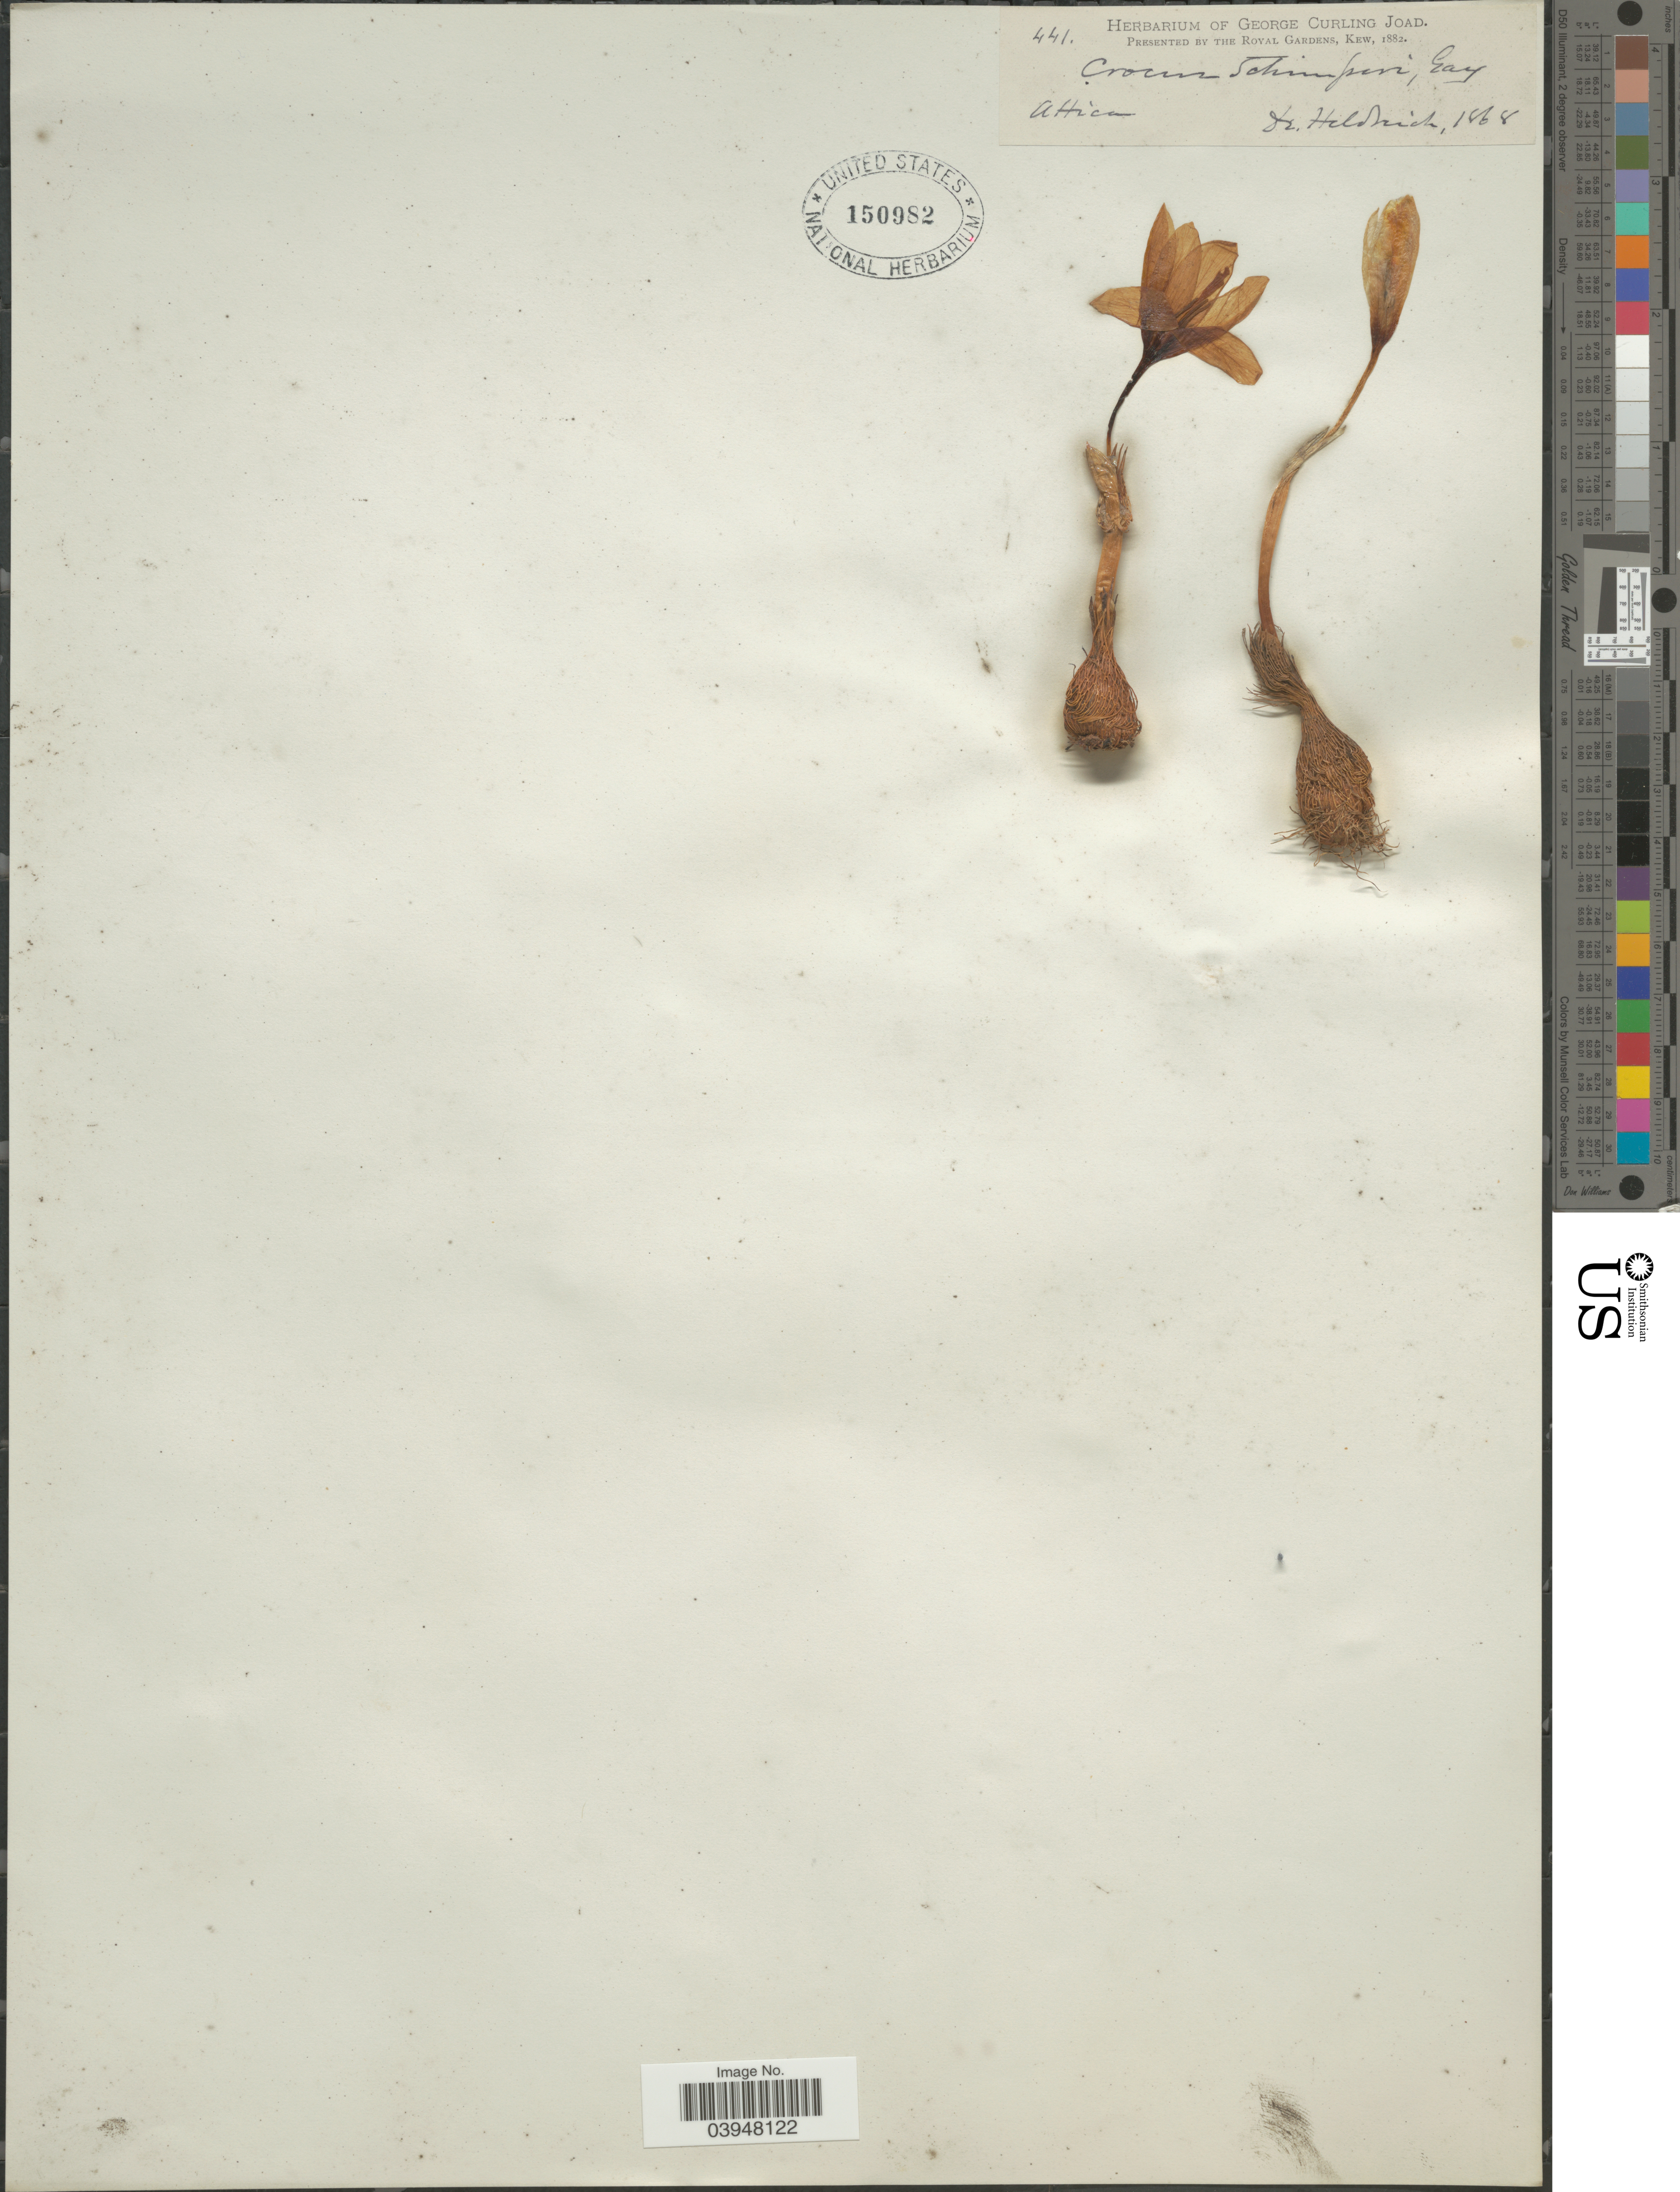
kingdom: Plantae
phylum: Tracheophyta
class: Liliopsida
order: Asparagales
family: Iridaceae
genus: Crocus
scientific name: Crocus schimperi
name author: J. Gay ex Baker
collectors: Heldreich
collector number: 441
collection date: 1868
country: Greece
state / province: Attica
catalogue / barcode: US 150982